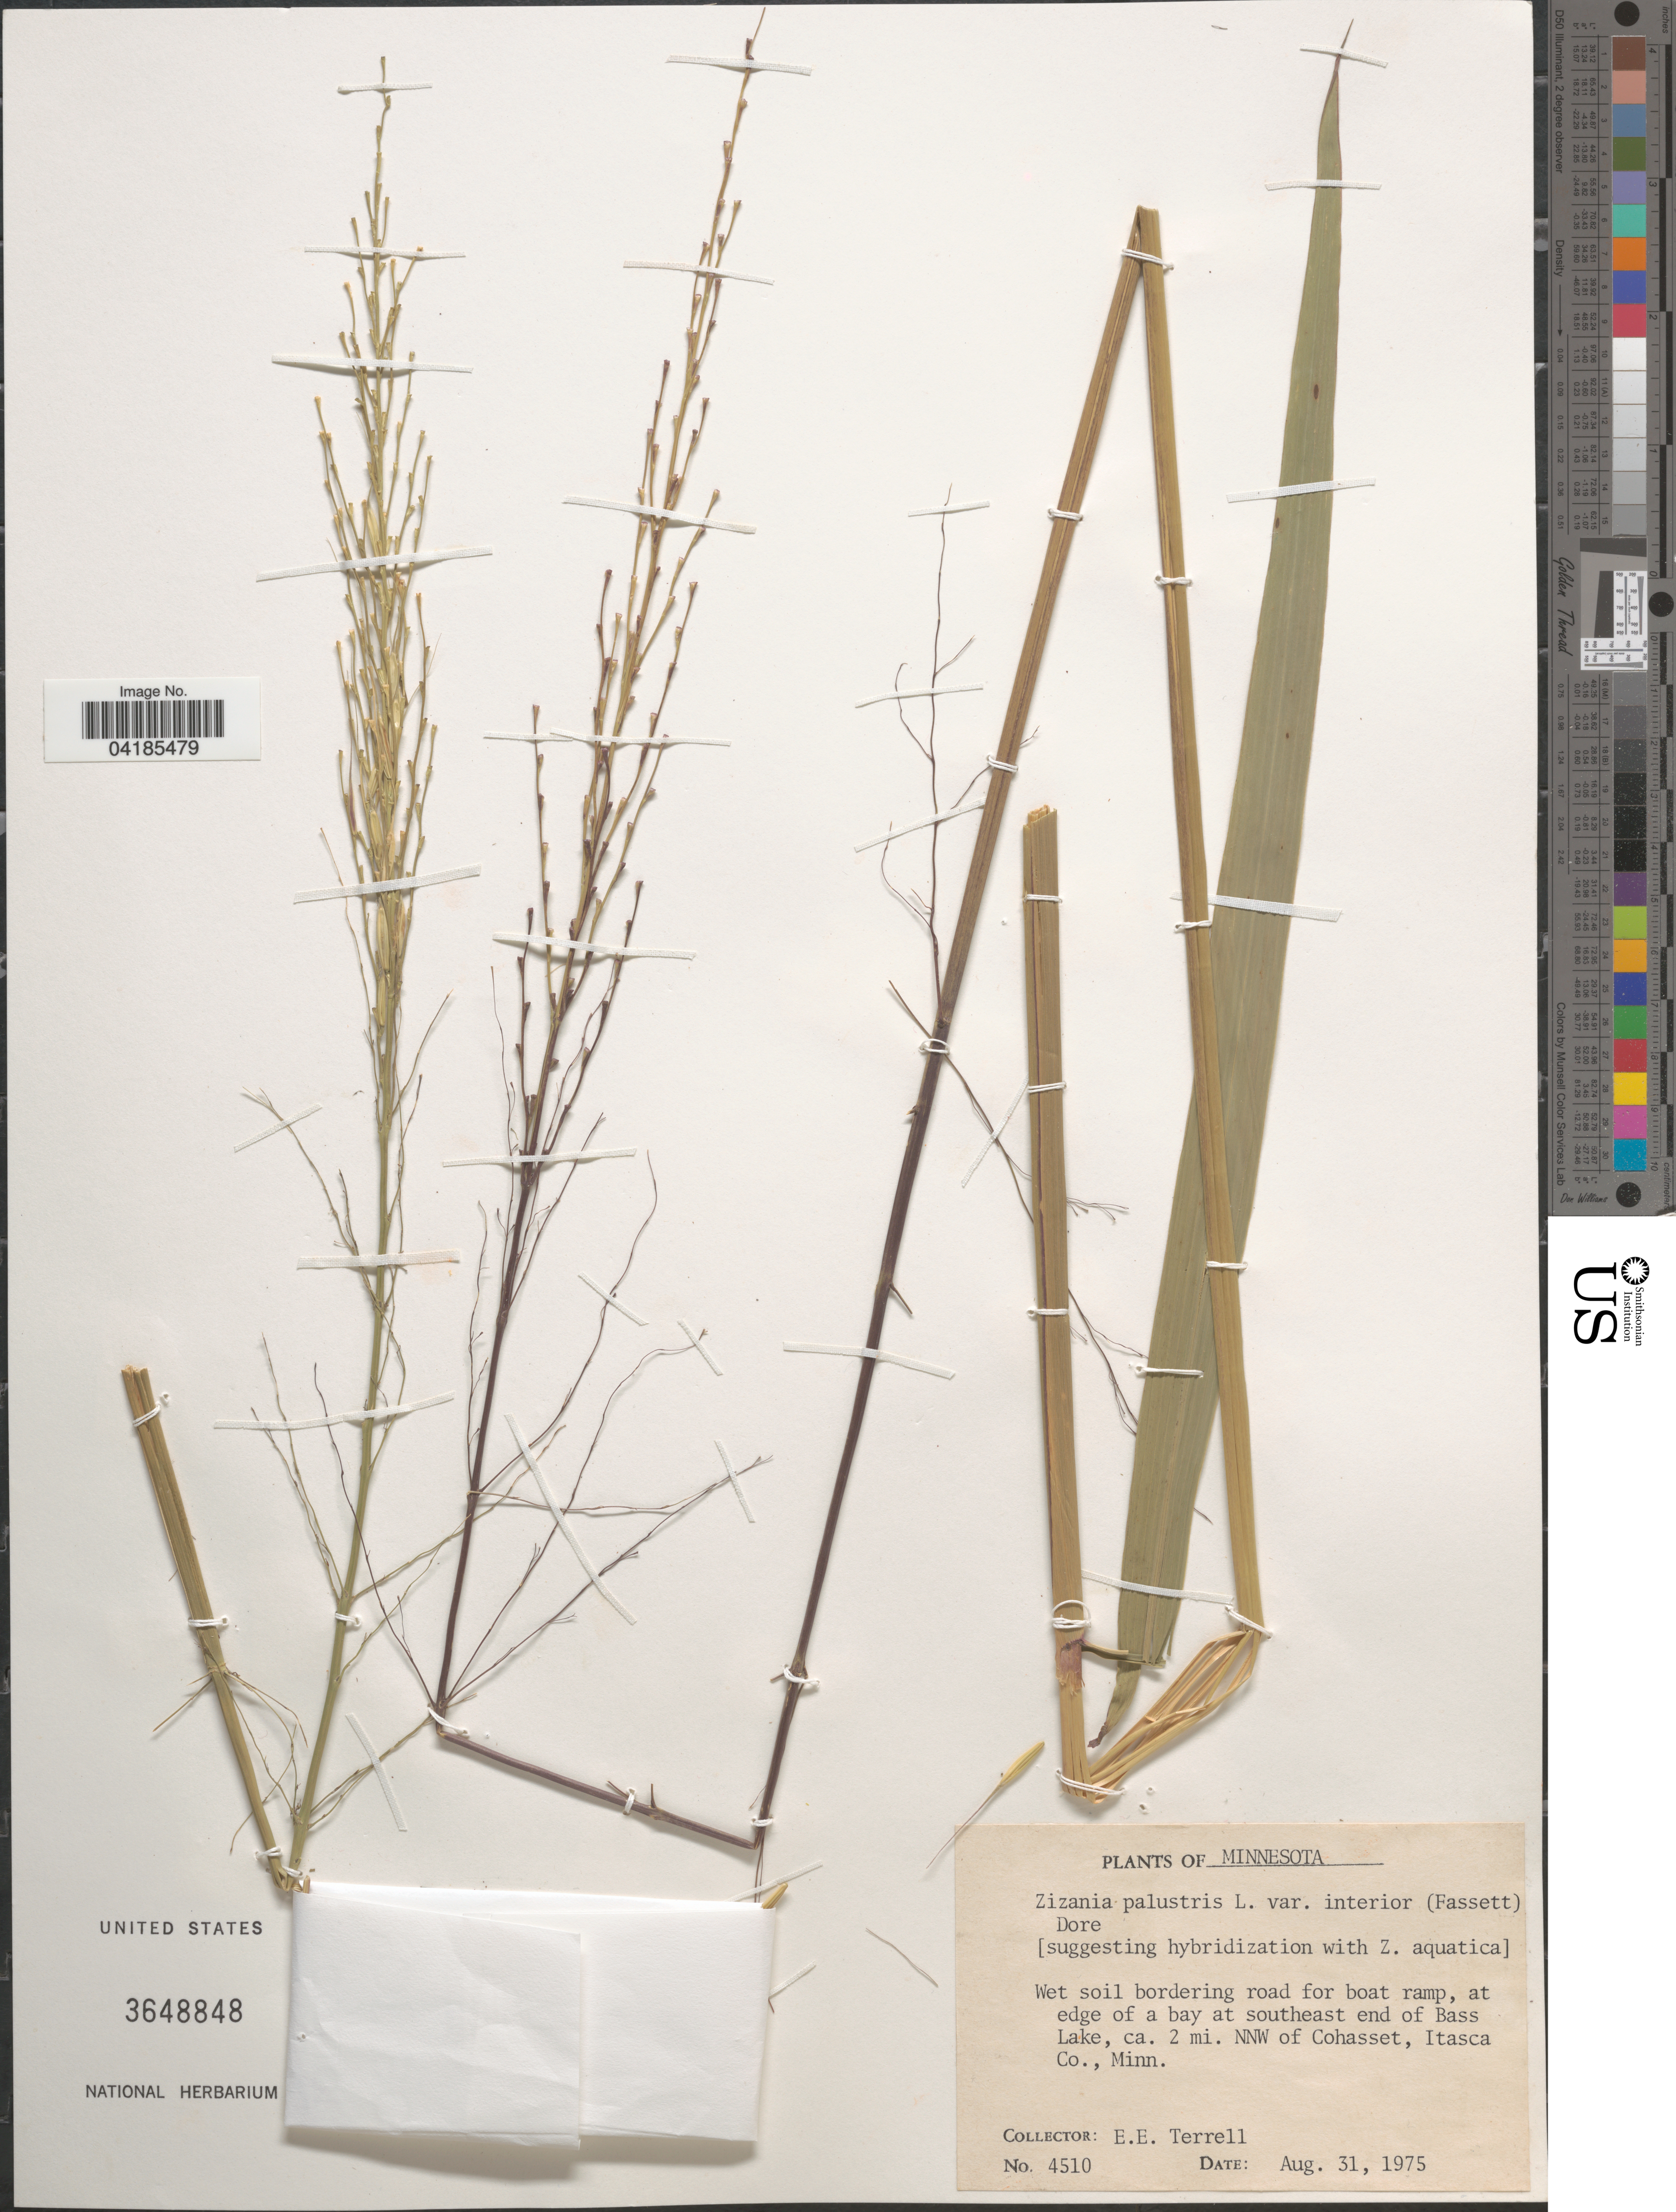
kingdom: Plantae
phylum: Tracheophyta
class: Liliopsida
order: Poales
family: Poaceae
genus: Zizania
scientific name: Zizania palustris var. interior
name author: L.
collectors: E. E. Terrell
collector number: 4510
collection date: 1975-08-31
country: United States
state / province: Minnesota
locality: Wet soil bordering road for boat ramp, at edge of a bay at southeast end of Bass Lake, ca. 2 mi. NNW of Cohasset, Itasca Co.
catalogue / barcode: US 3648848